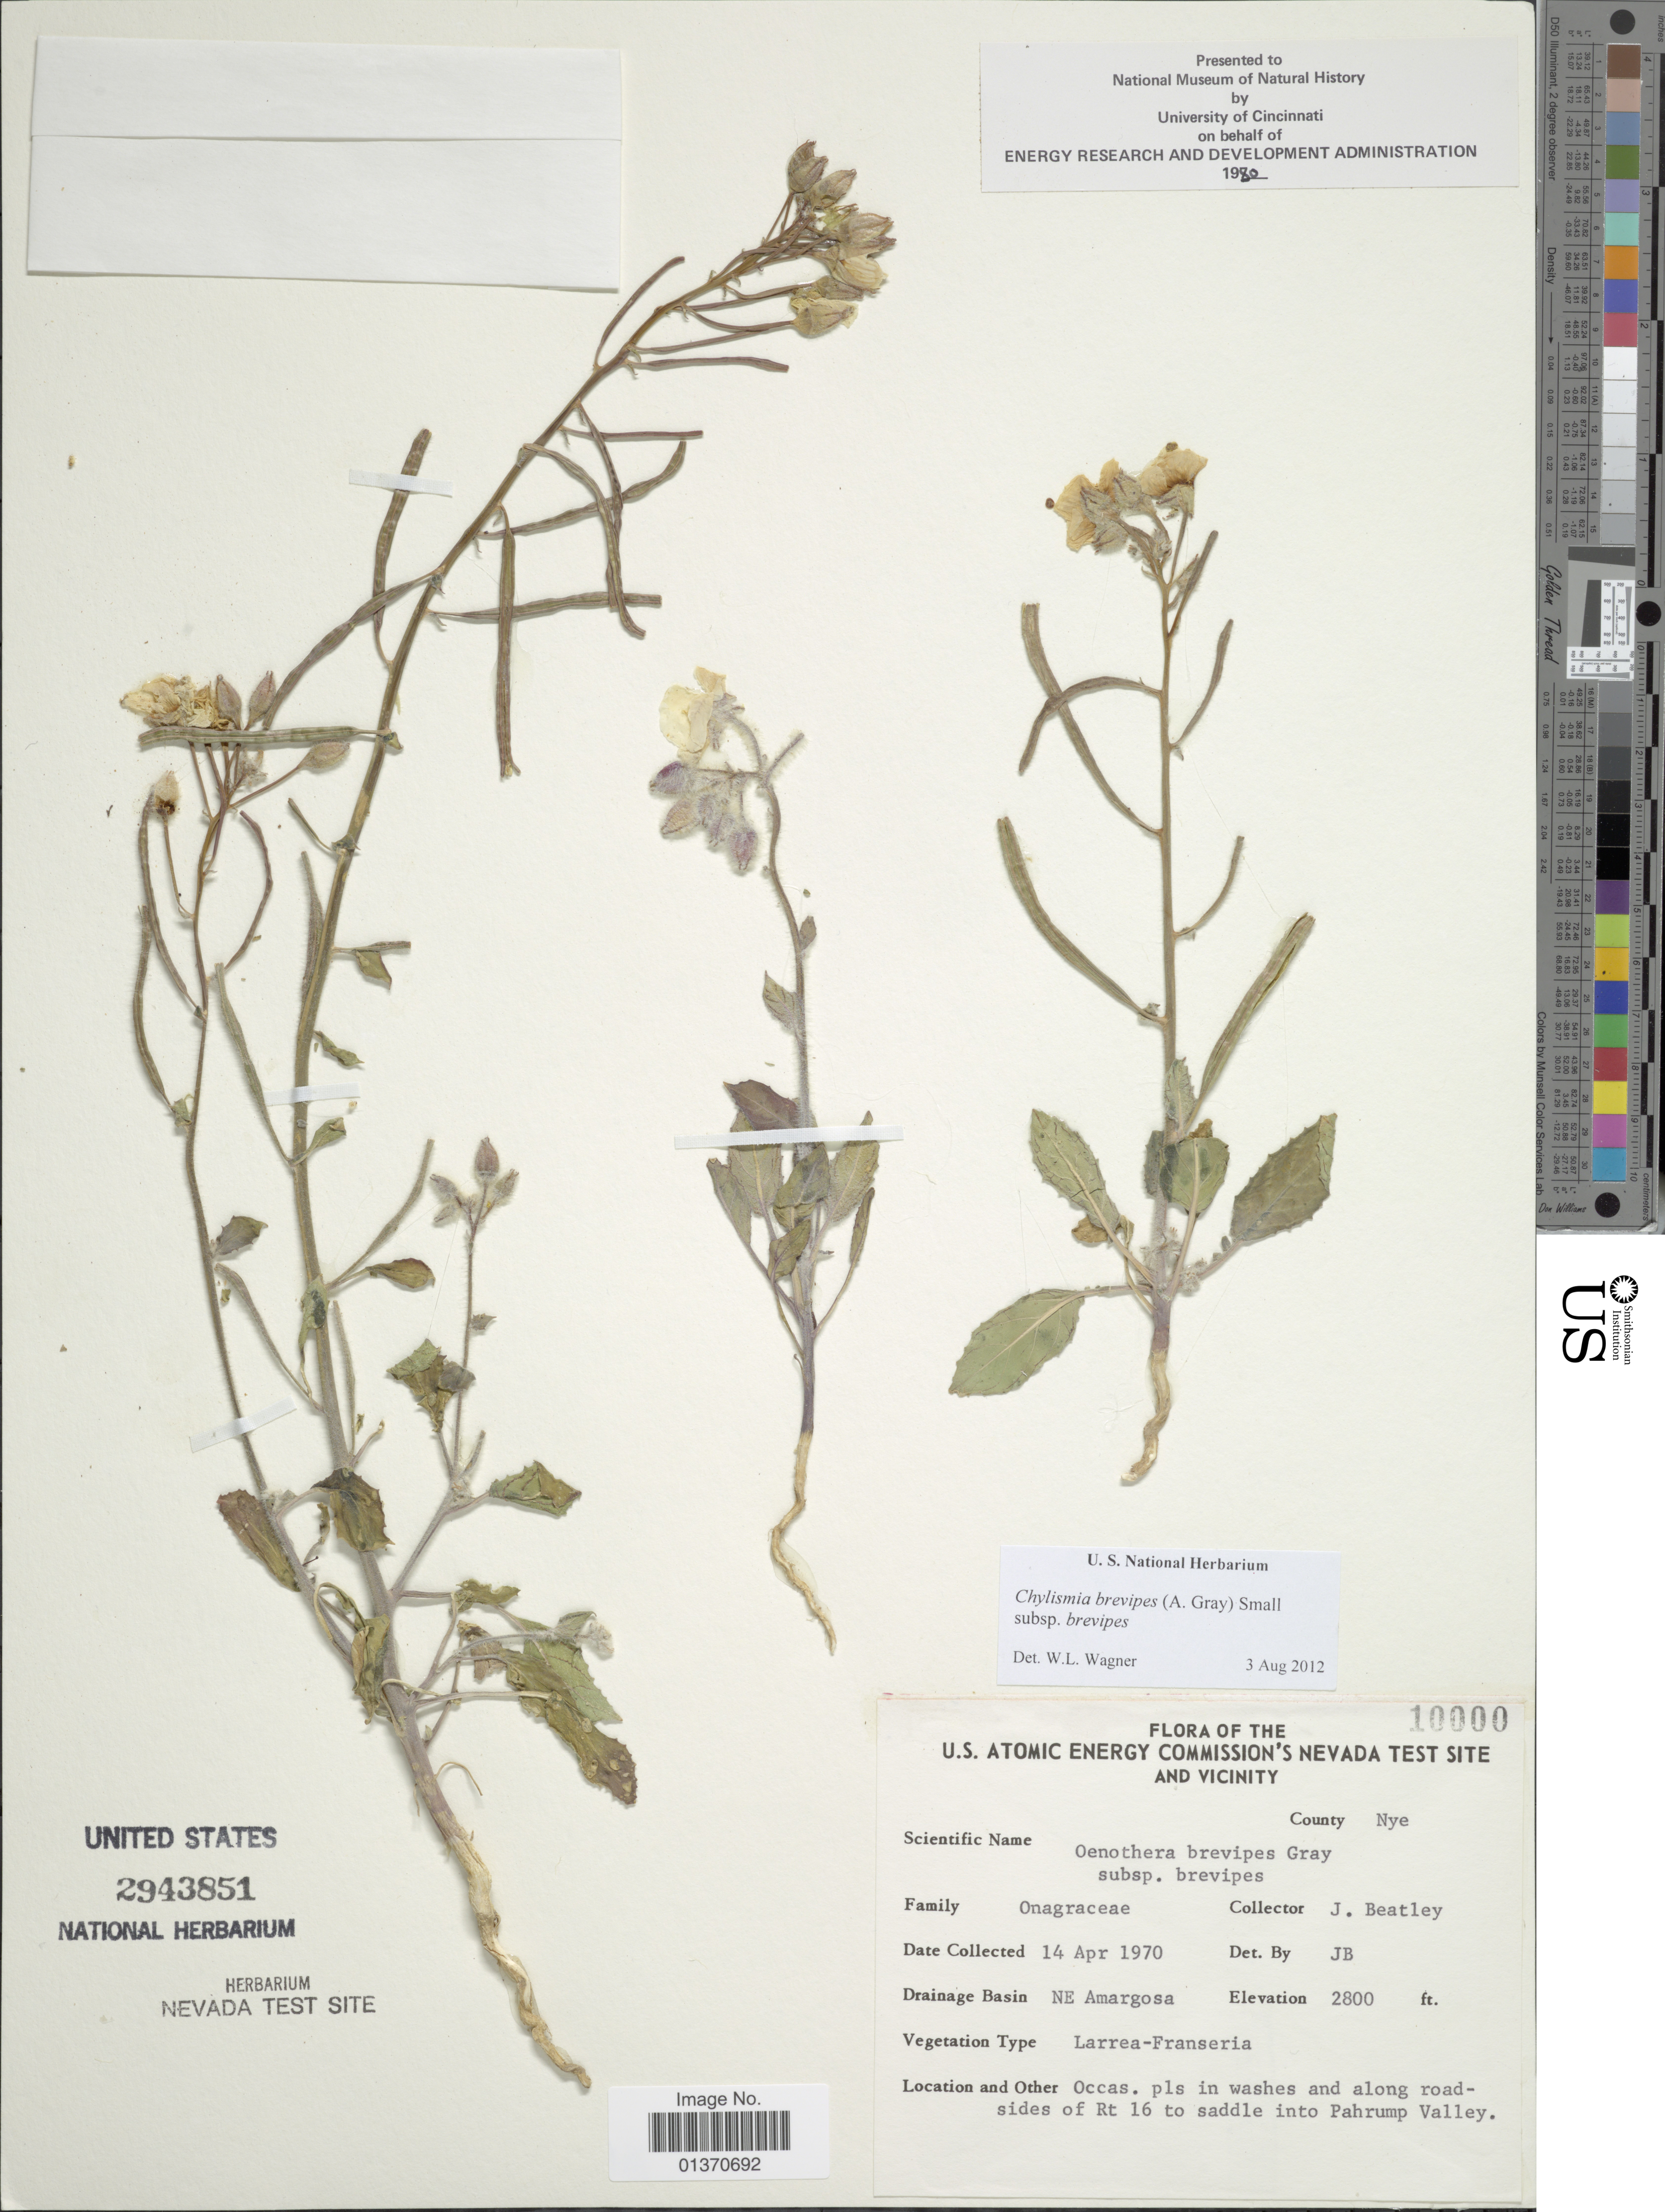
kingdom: Plantae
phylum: Tracheophyta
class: Magnoliopsida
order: Myrtales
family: Onagraceae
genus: Chylismia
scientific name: Chylismia brevipes subsp. brevipes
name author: (A. Gray) Small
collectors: J. C. Beatley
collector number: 10000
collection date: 1970-04-14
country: United States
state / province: Nevada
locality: U. S. Atomic Energy Commission's Nevada Test Site and Vicinity, NE Amargosa, occas. pls in washes and along roadsides of Rt 16 to saddle into Pahrump Valley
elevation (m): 853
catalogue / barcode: US 2943851